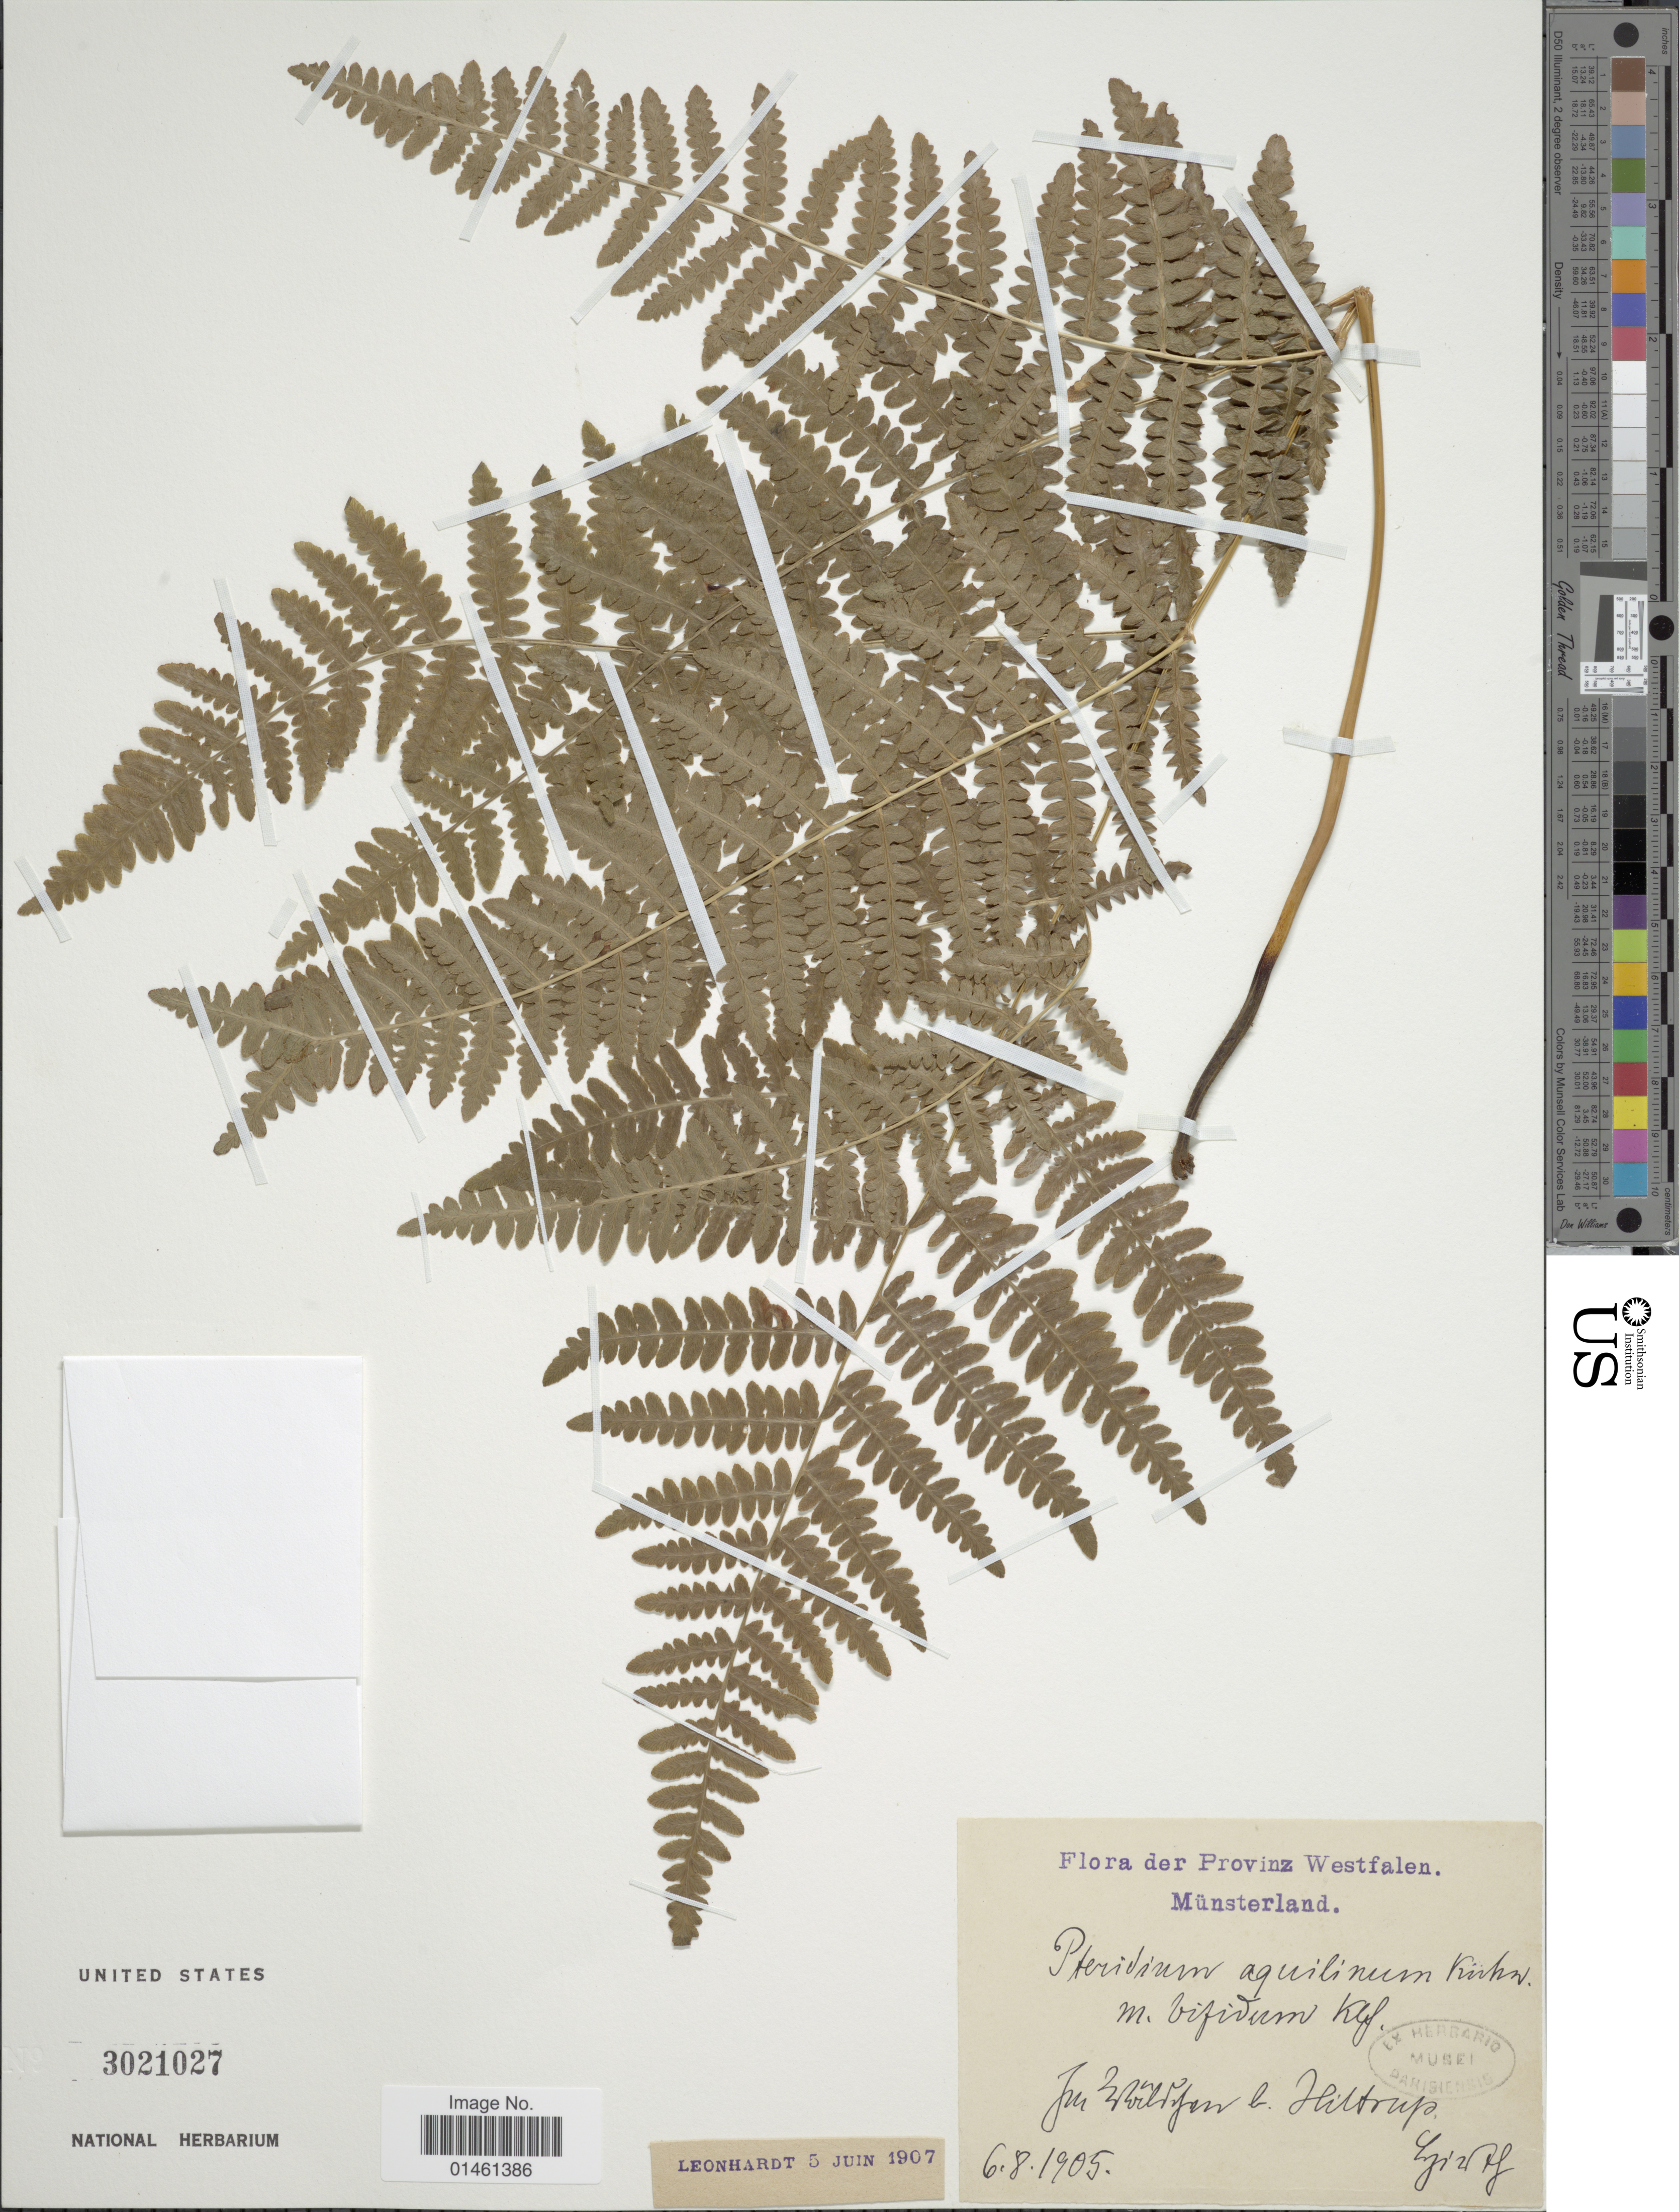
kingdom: Plantae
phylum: Tracheophyta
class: Polypodiopsida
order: Polypodiales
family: Dennstaedtiaceae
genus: Pteridium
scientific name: Pteridium aquilinum var. typicum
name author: R.M. Tryon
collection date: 1905-08-06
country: Germany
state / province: Nordrhein-Westfalen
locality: Provinz Westerfalen, Munsterland [illegible text]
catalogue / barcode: US 3021027